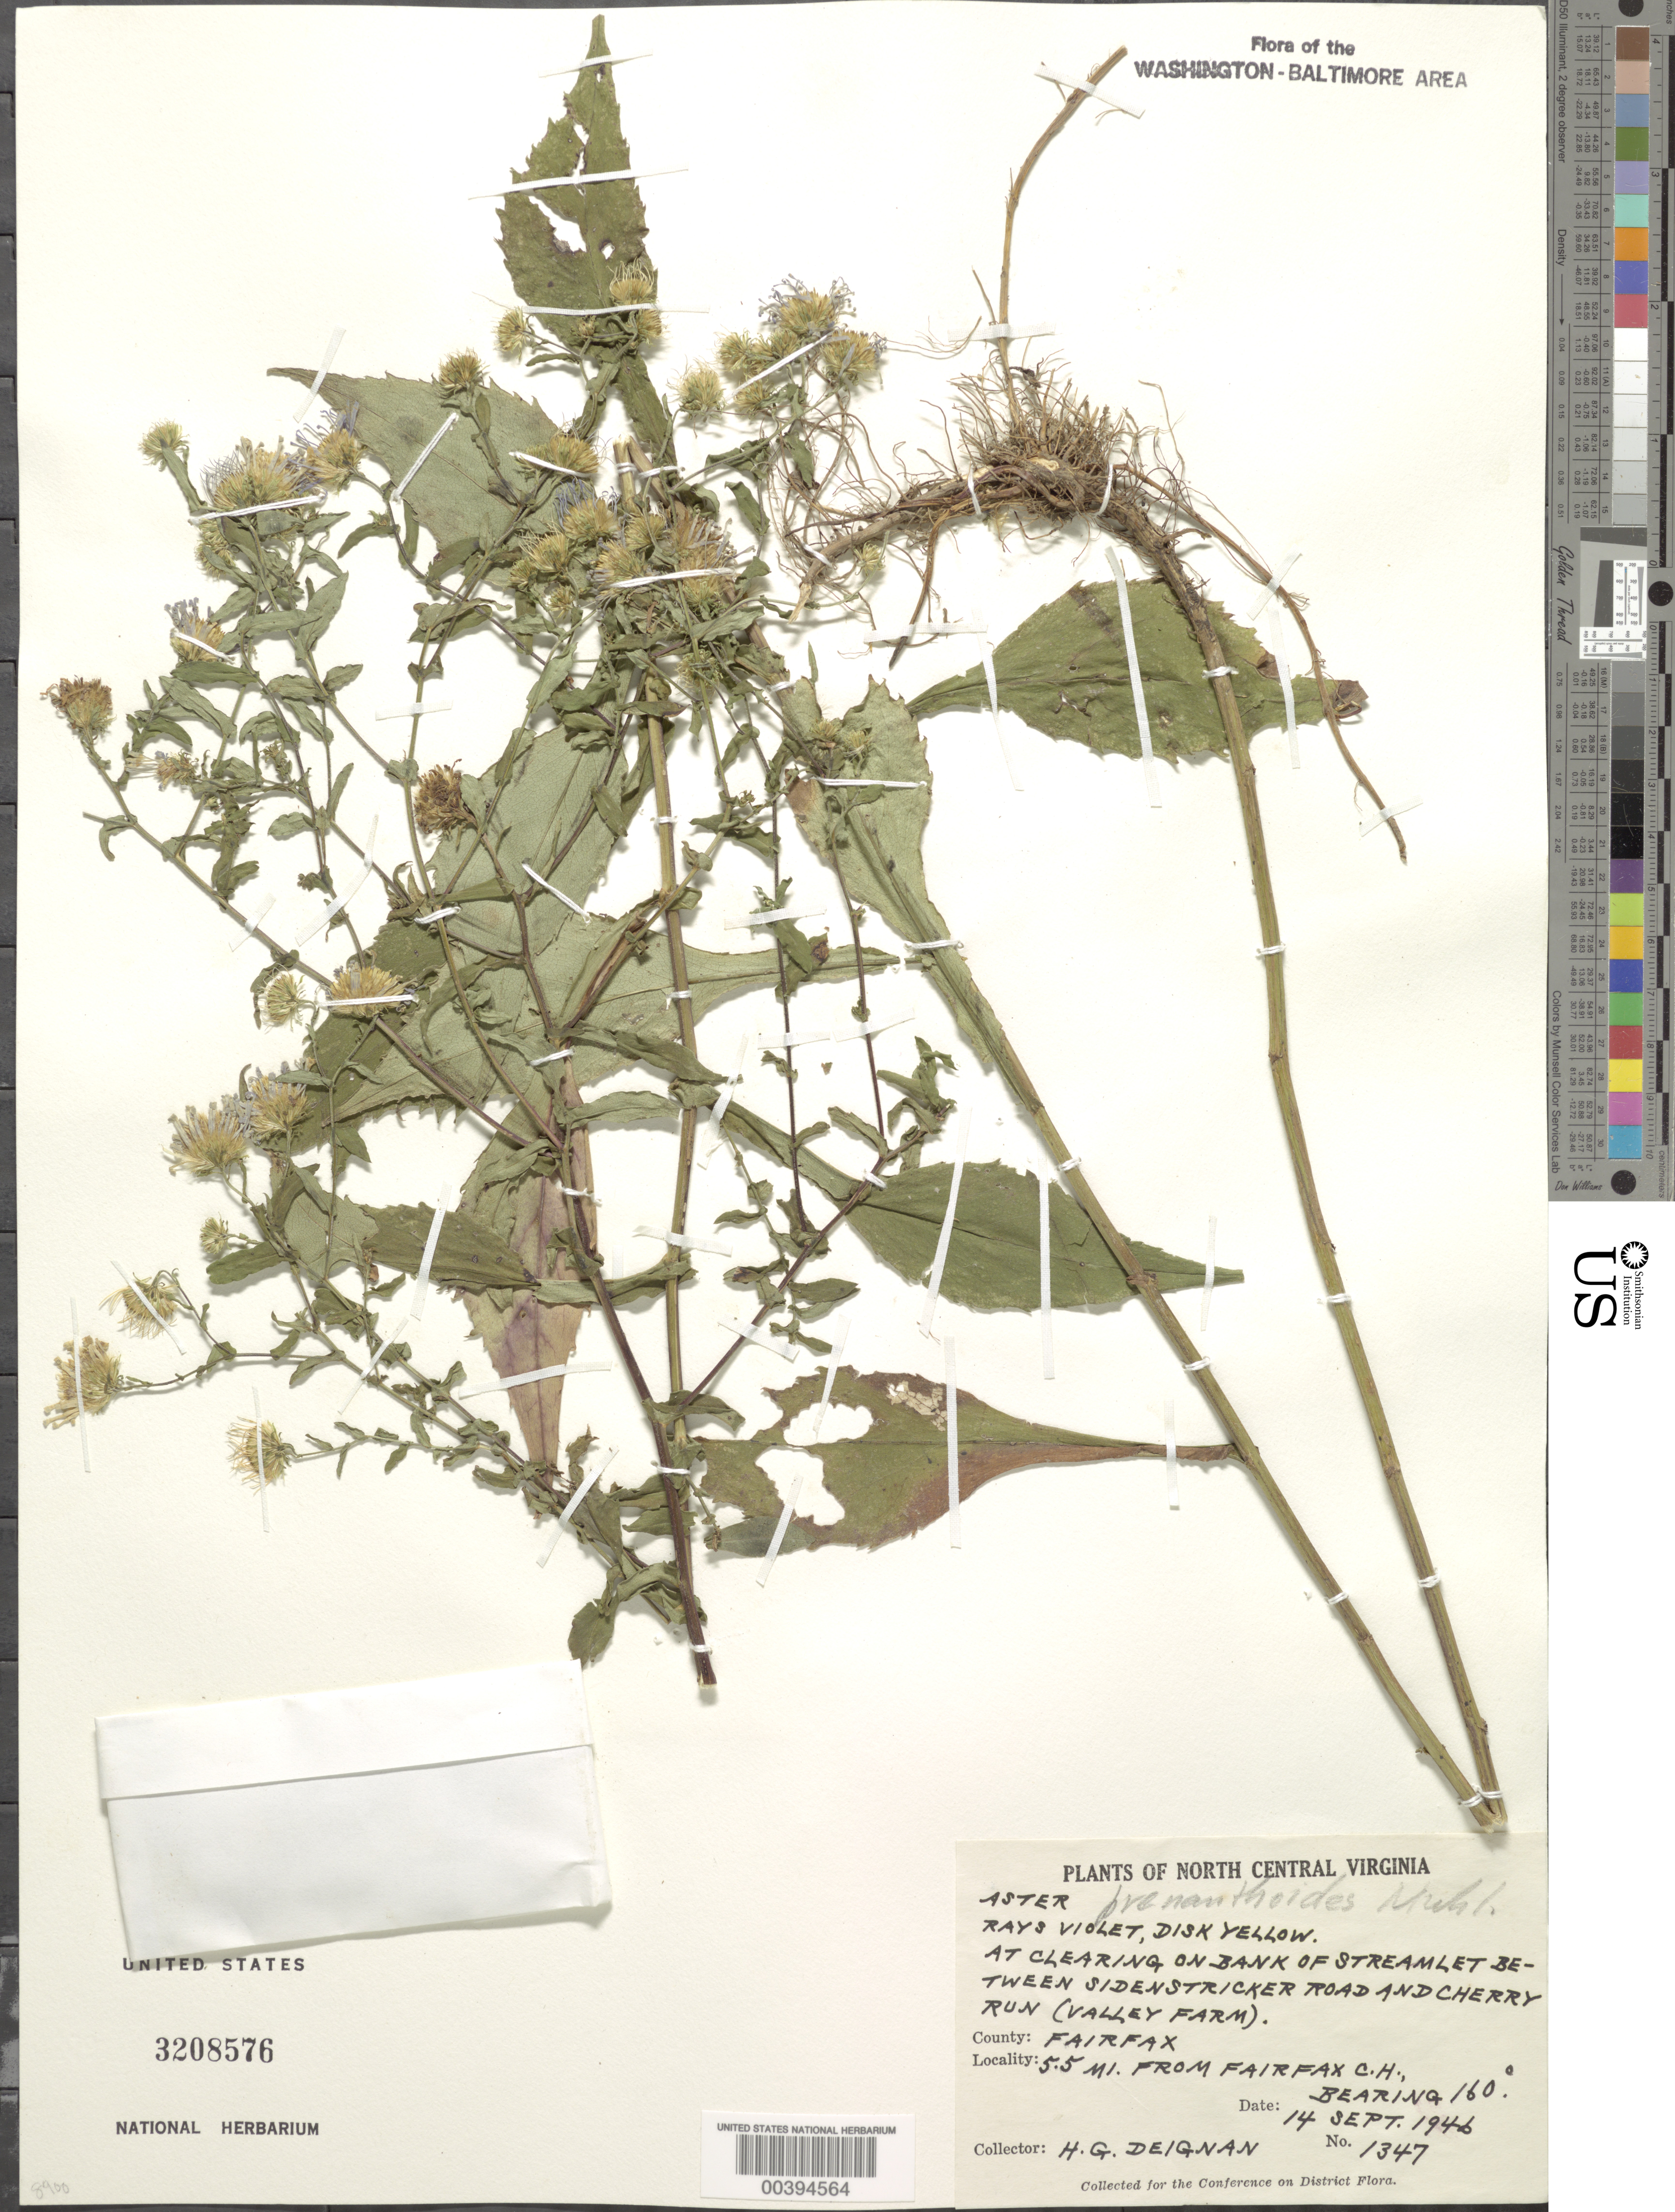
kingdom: Plantae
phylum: Tracheophyta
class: Magnoliopsida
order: Asterales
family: Asteraceae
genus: Symphyotrichum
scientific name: Symphyotrichum prenanthoides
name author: (Muhl. ex Willd.) G.L. Nesom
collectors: H. Deignan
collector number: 1347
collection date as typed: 14 Sep 1946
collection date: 1946-09-14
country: United States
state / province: Virginia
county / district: Fairfax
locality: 5.5 M from Fairfax County Court House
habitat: Clearing on bank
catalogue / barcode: US 3208576